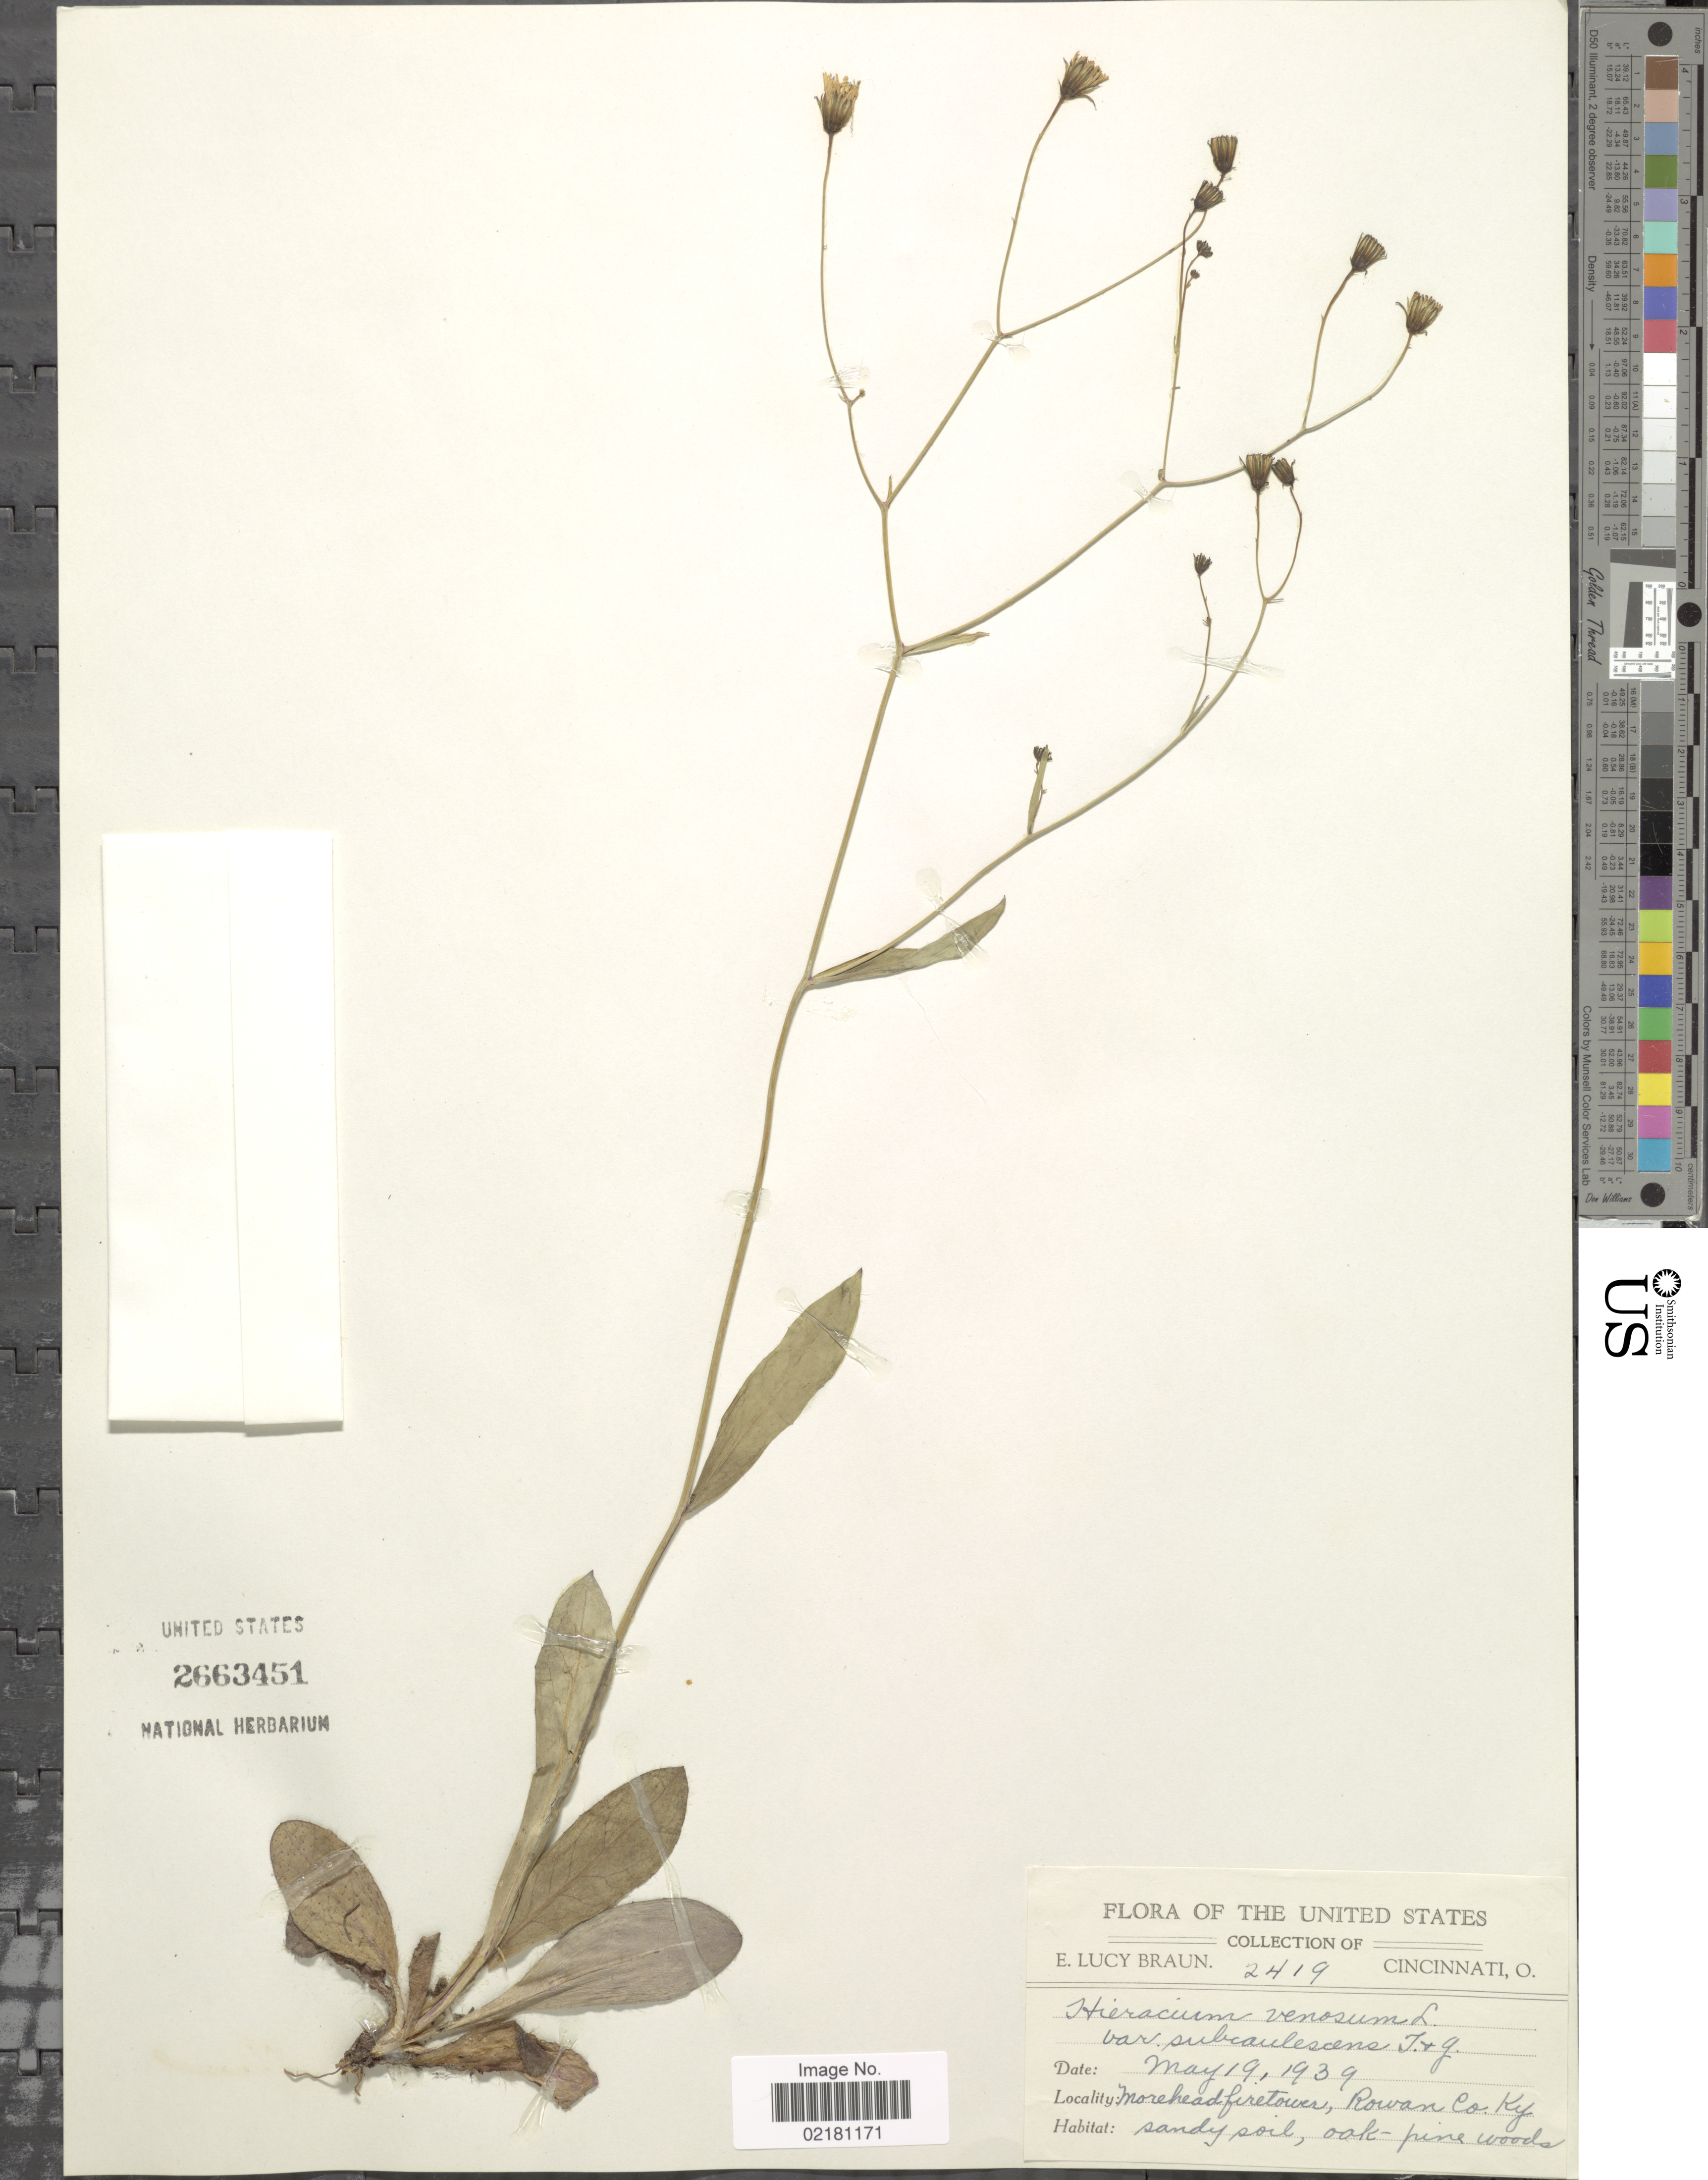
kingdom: Plantae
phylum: Tracheophyta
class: Magnoliopsida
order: Asterales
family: Asteraceae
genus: Hieracium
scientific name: Hieracium venosum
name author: L.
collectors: E. L. Braun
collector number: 2419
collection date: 1939-05-19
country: United States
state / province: Kentucky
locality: Morehead firetower, Rowan Co., Ky.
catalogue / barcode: US 2663451